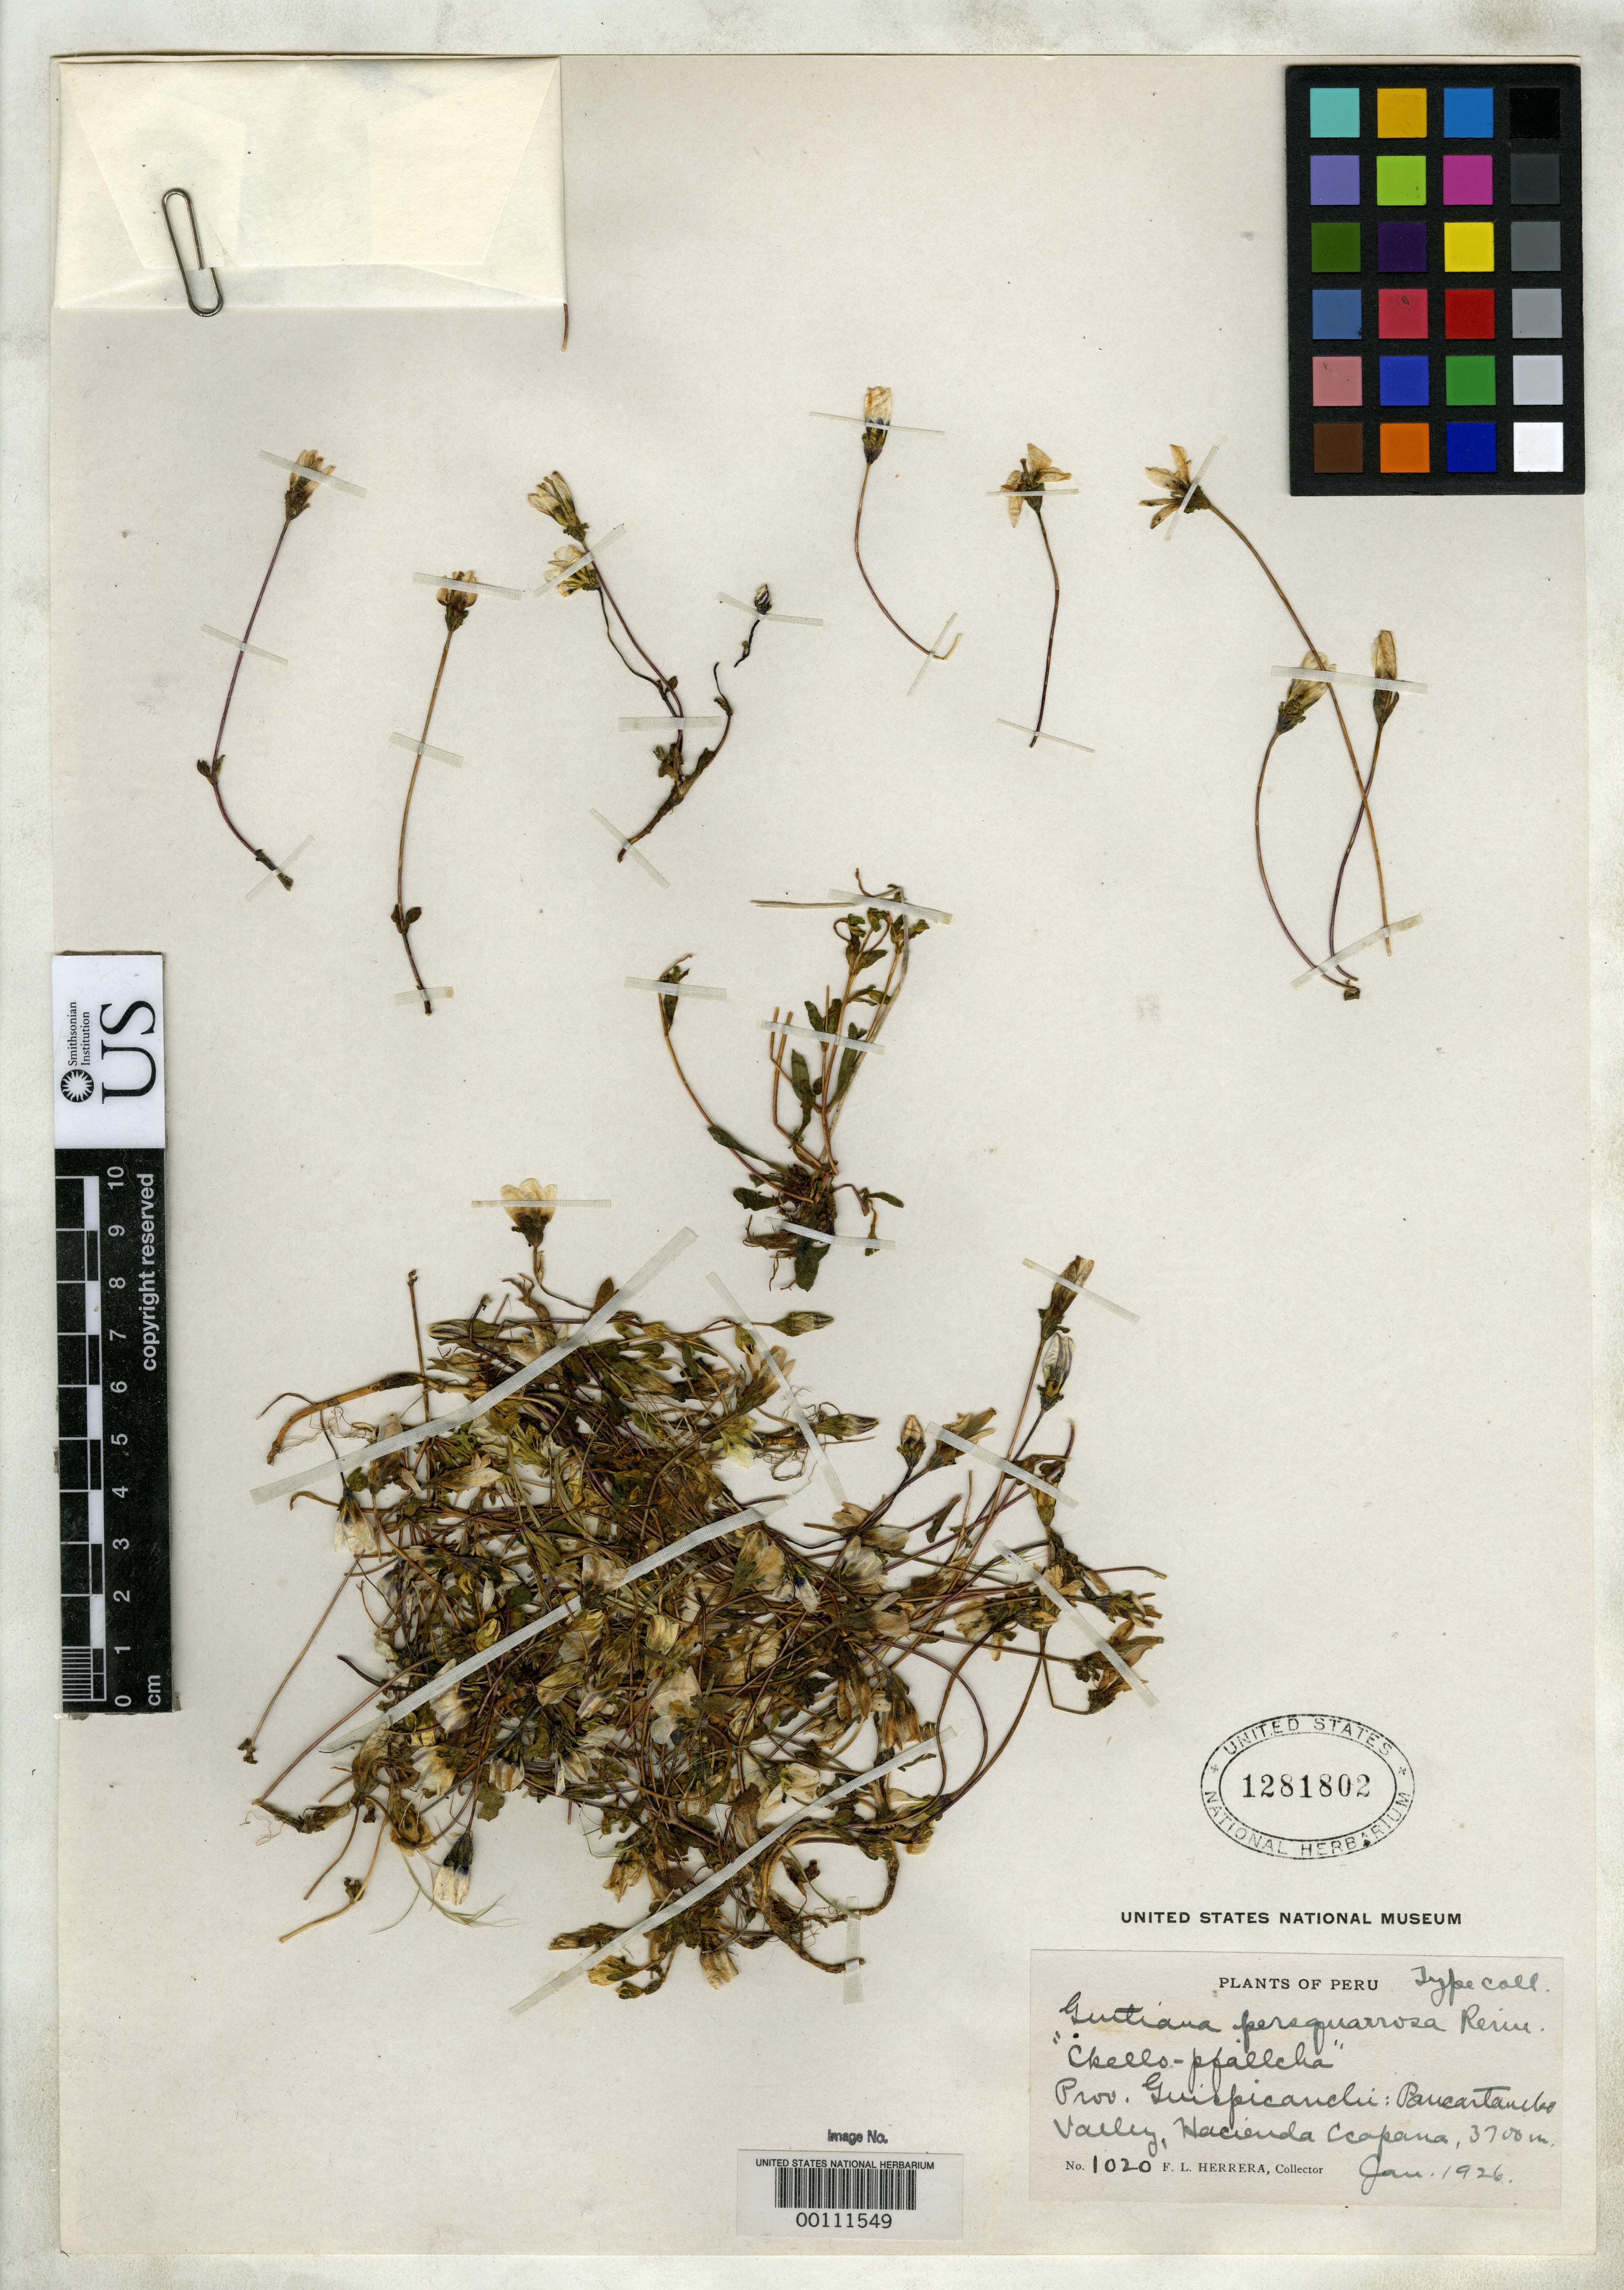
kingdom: Plantae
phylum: Tracheophyta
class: Magnoliopsida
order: Gentianales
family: Gentianaceae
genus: Gentiana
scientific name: Gentiana persquarrosa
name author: Reimers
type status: Isotype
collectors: F. L. Herrera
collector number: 1020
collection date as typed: Jan 1926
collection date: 1926-01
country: Peru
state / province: Cusco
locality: Paucartambo Valley of Río Mantaro below Colcabamba Valley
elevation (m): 3700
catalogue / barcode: US 1281802